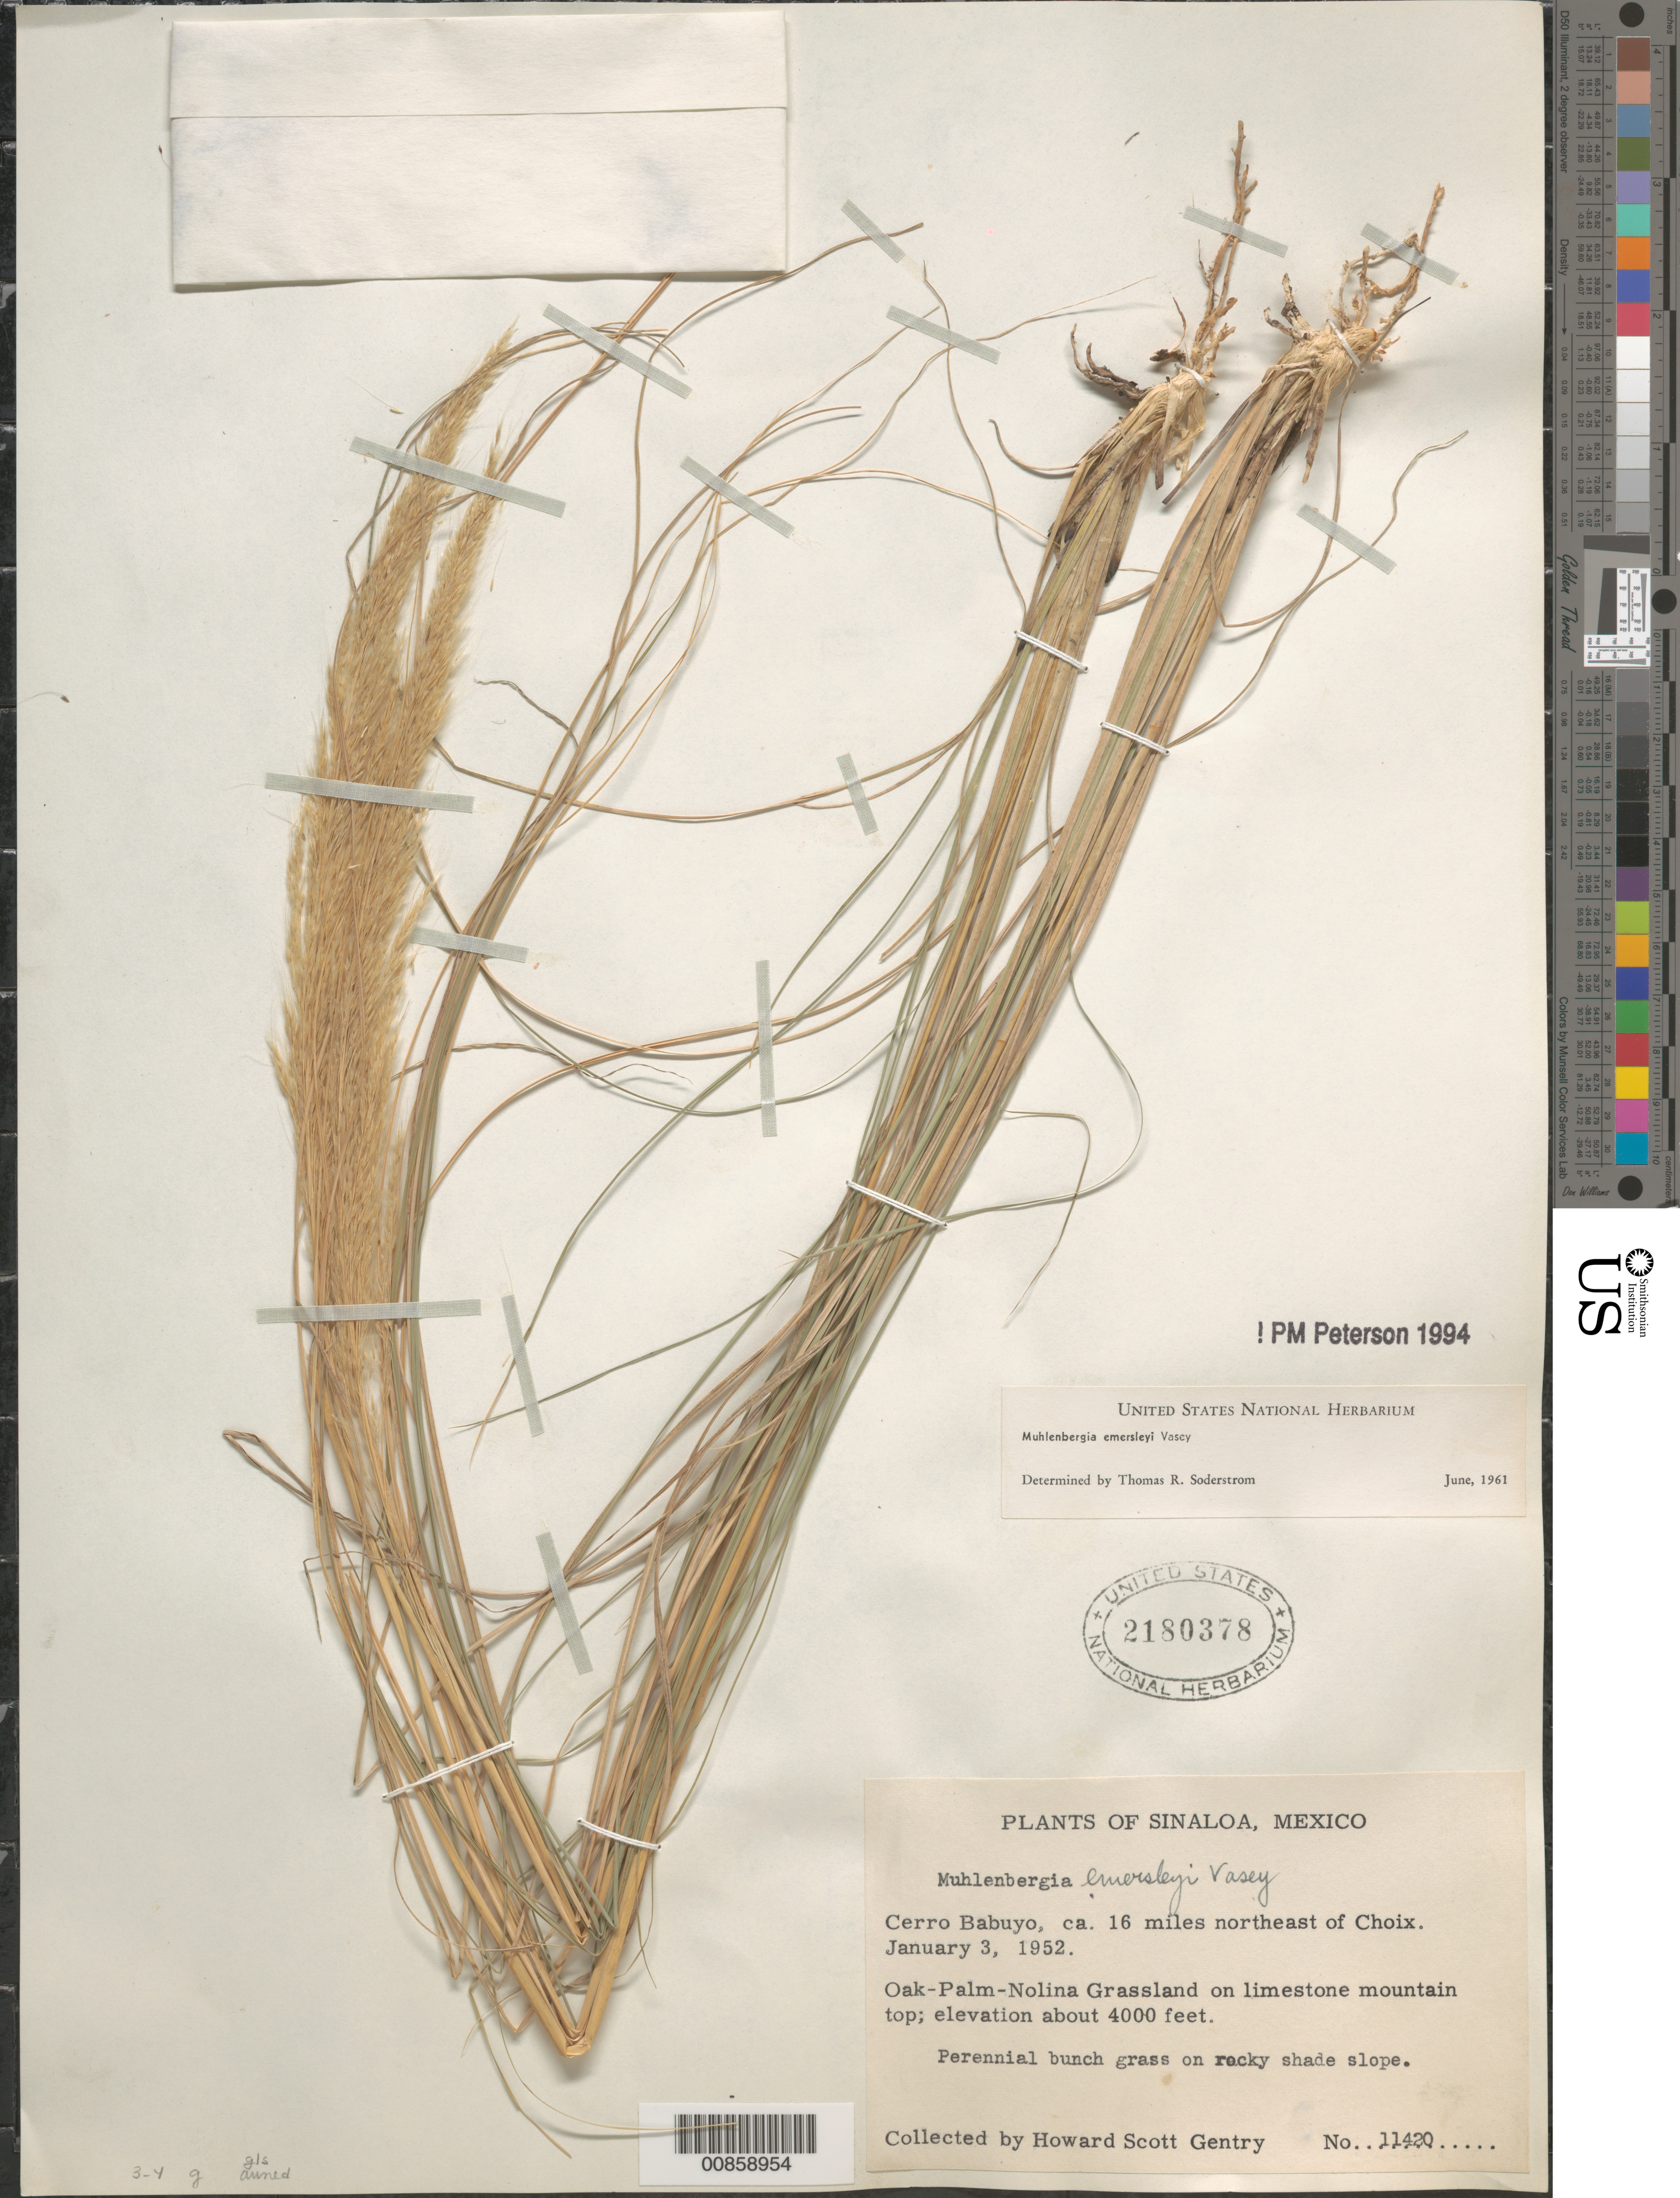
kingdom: Plantae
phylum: Tracheophyta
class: Liliopsida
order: Poales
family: Poaceae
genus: Muhlenbergia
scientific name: Muhlenbergia emersleyi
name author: Vasey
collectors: H. S. Gentry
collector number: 11420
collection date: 1952-01-03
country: Mexico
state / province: Sinaloa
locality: Cerro Babuyo, ca. 16 miles northeast of Choix. Oak-Palm-Nolina Grassland on limestone mountain top.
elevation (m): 1219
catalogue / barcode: US 2180378